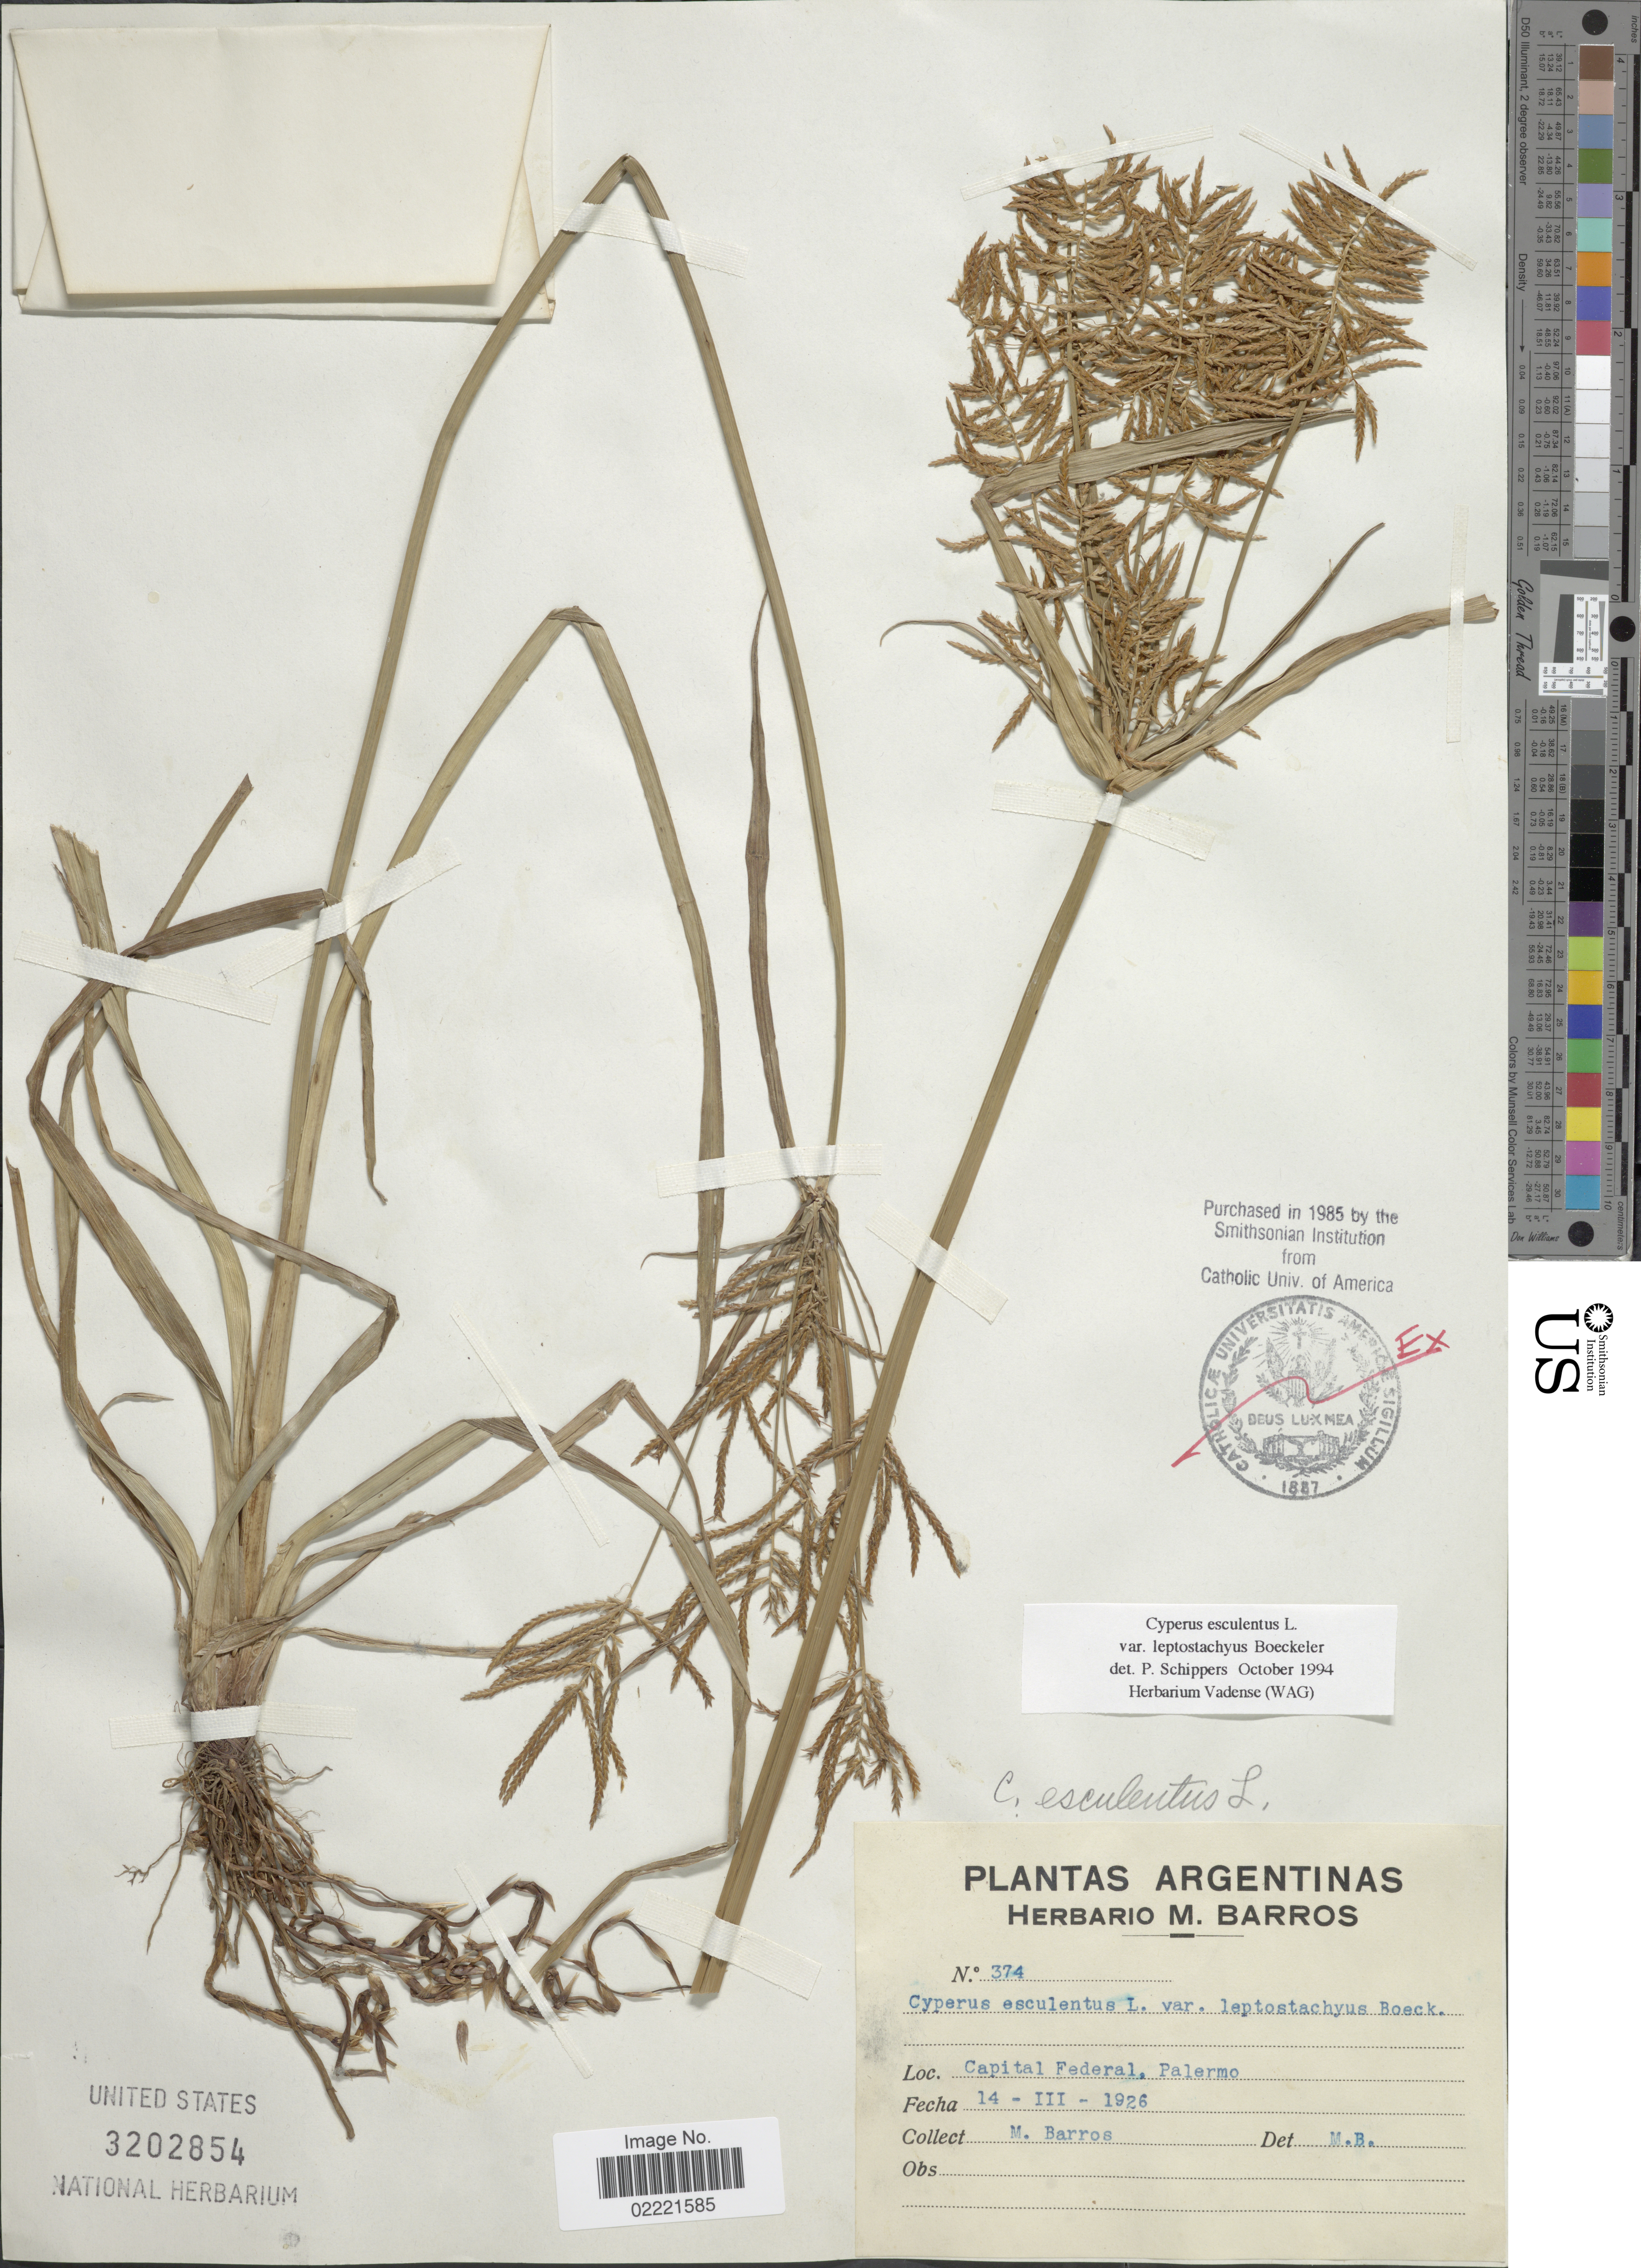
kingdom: Plantae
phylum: Tracheophyta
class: Liliopsida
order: Poales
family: Cyperaceae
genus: Cyperus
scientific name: Cyperus esculentus var. leptostachyus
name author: Boeckeler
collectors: M. Barros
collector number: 374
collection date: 1926-03-14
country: Argentina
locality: Capital Federal, Palermo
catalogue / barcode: US 3202854